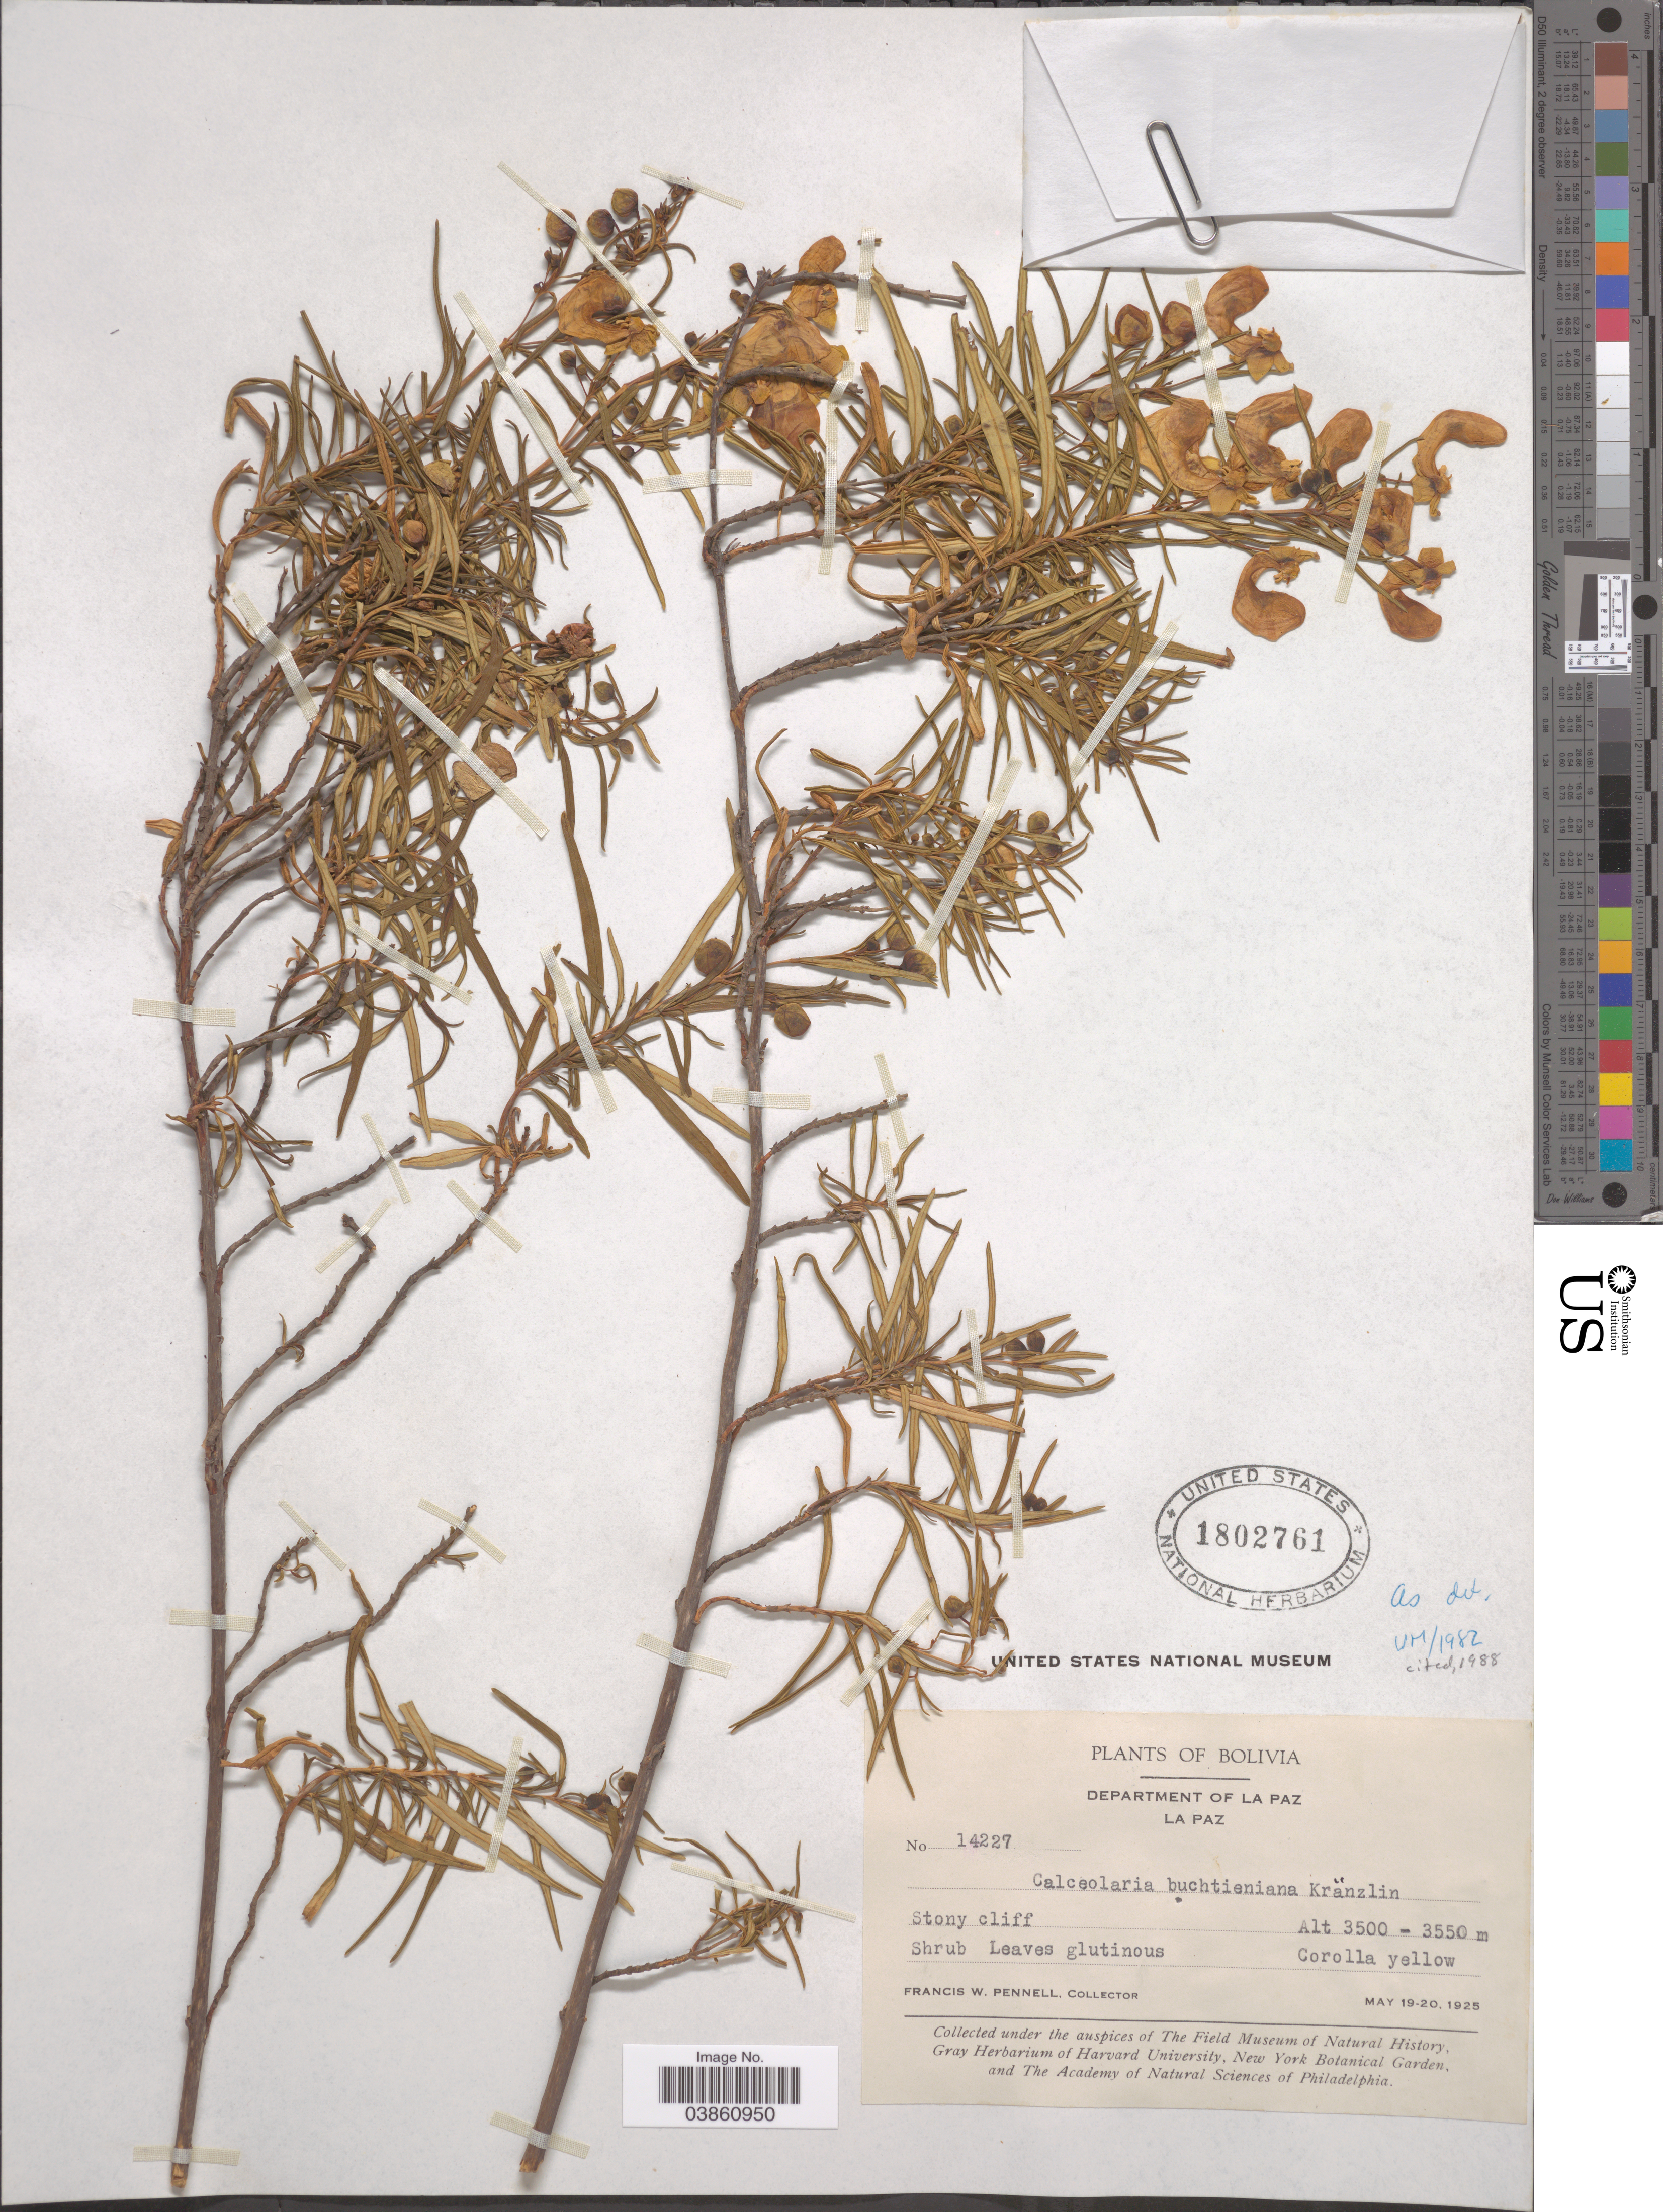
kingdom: Plantae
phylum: Tracheophyta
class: Magnoliopsida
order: Lamiales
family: Calceolariaceae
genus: Calceolaria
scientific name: Calceolaria buchtieniana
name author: Kraenzl.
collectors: F. W. Pennell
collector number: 14227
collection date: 1925-05-19/1925-05-20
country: Bolivia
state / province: La Paz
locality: Department of La Paz. La Paz.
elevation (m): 3500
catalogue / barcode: US 1802761